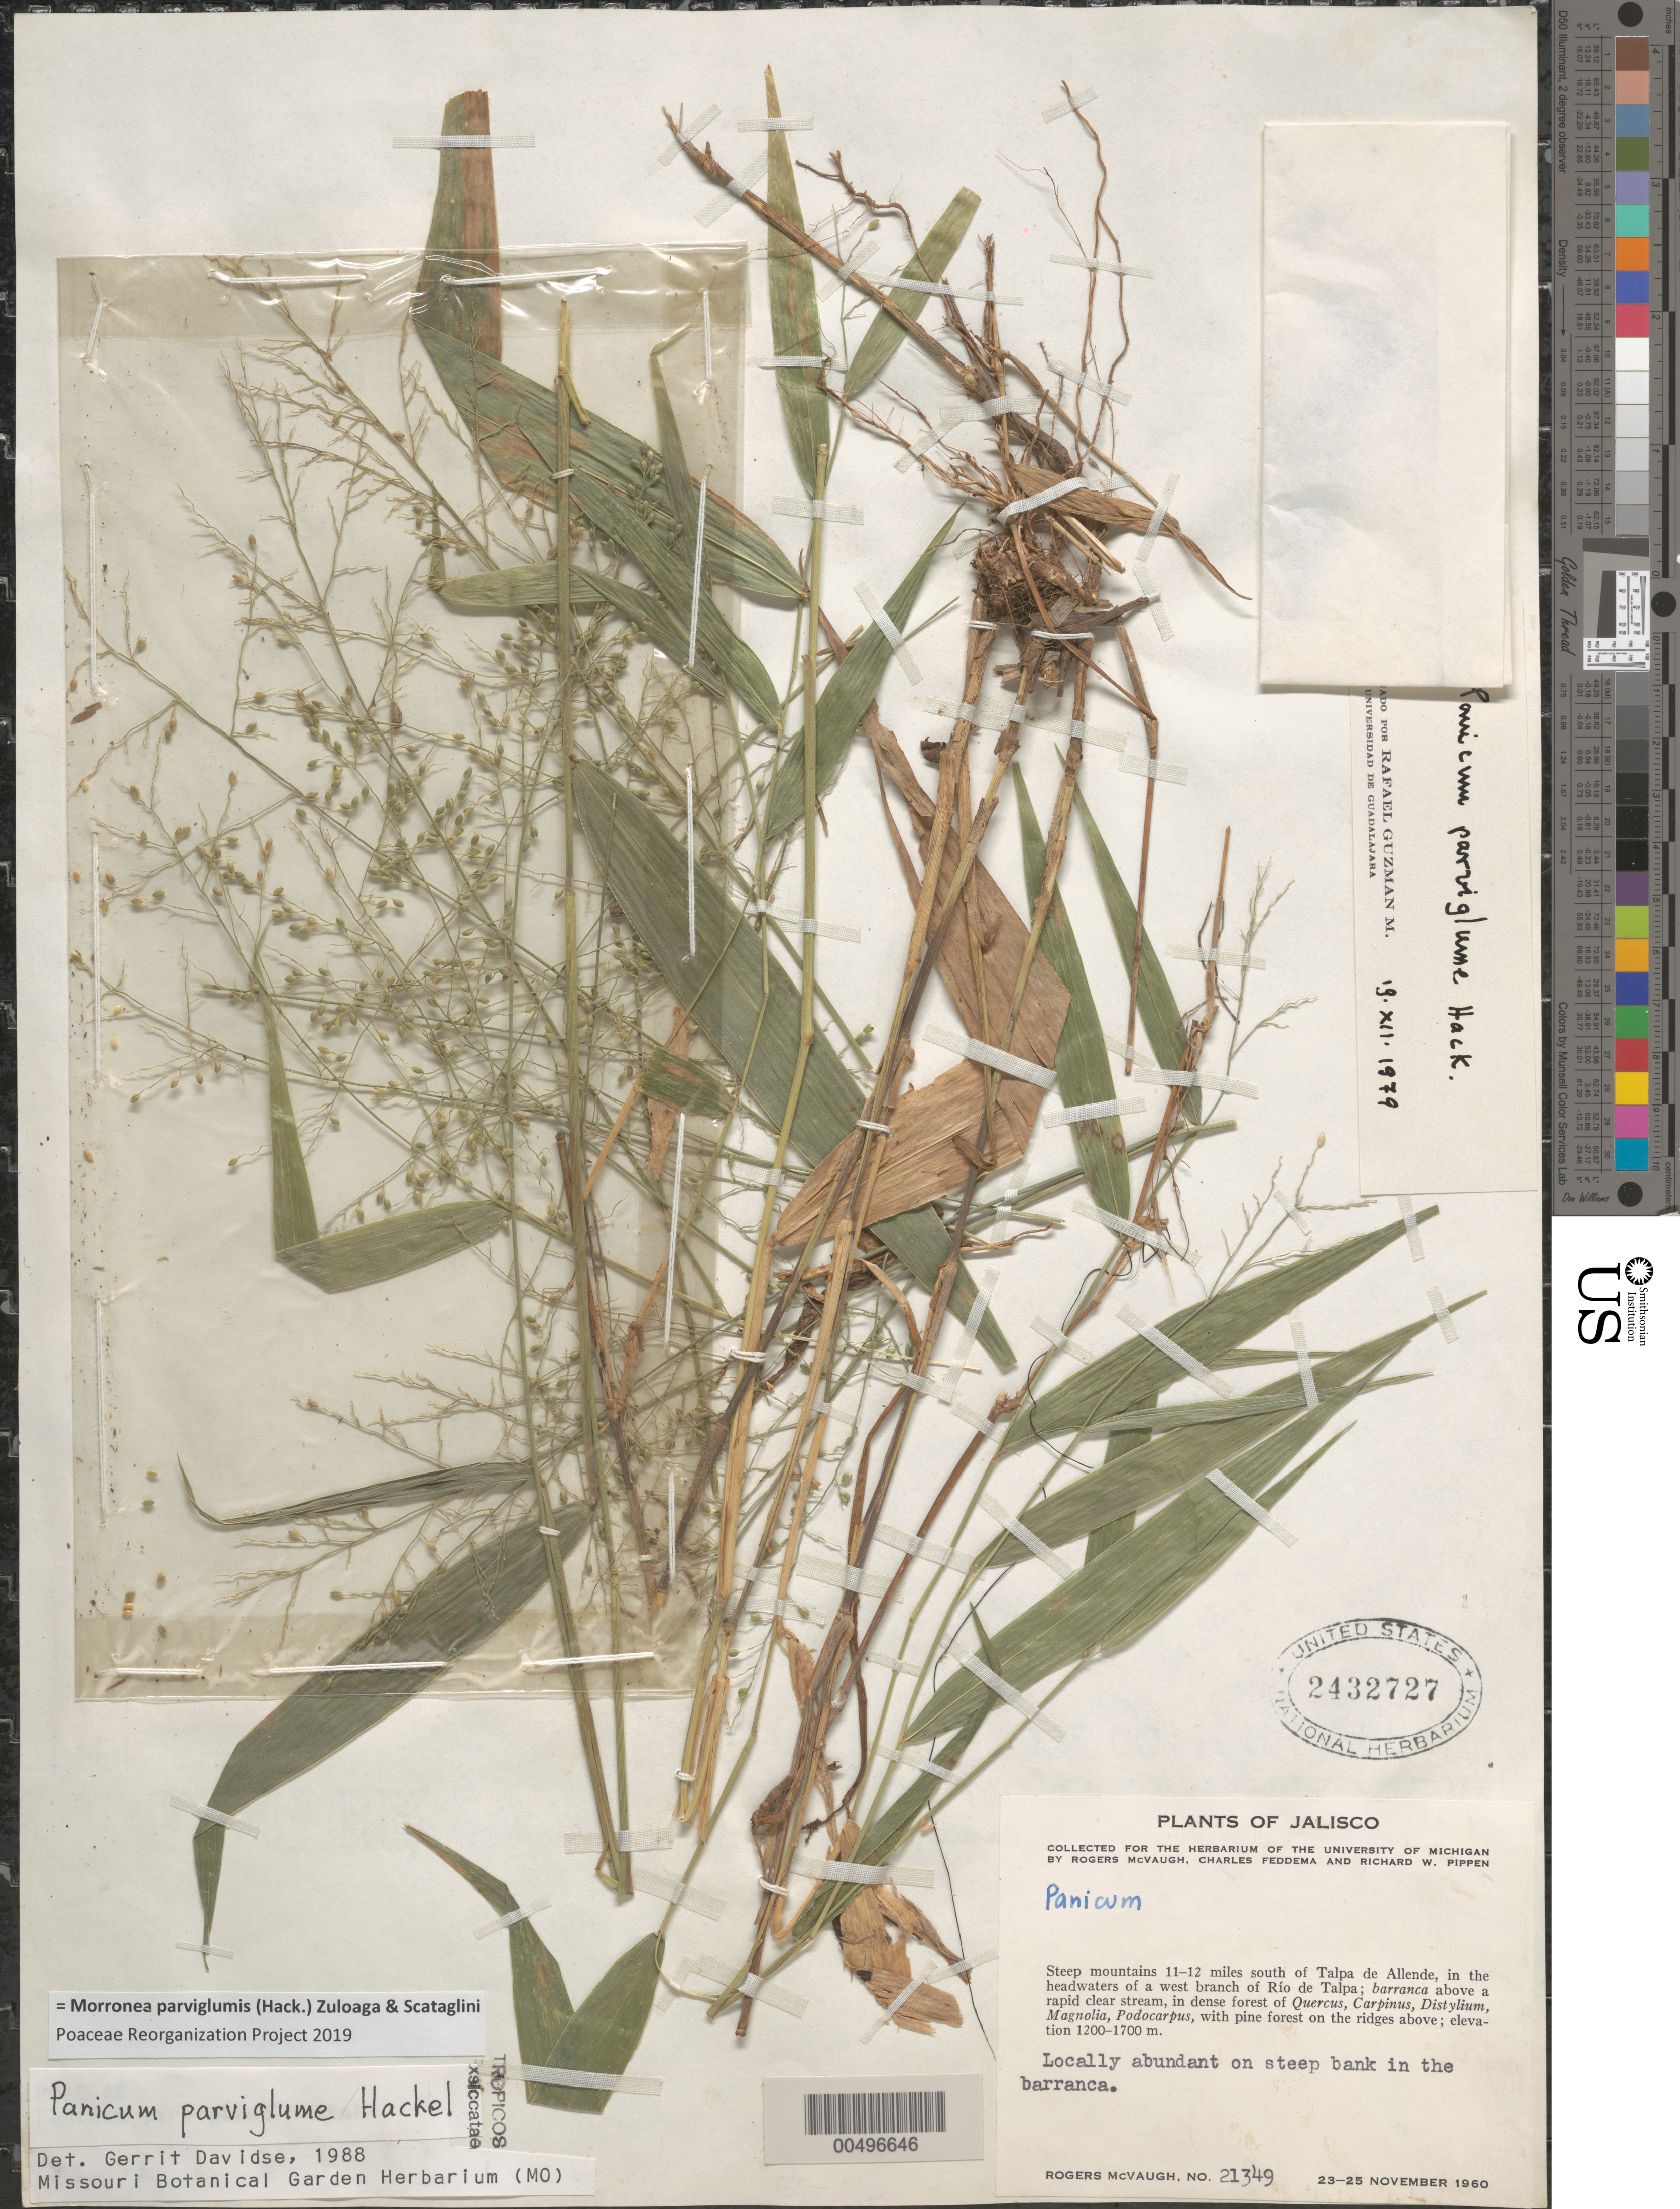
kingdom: Plantae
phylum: Tracheophyta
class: Liliopsida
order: Poales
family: Poaceae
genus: Morronea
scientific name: Morronea parviglumis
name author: (Hack.) Zuloaga & Scataglini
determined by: Poaceae Reorganization Project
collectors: R. McVaugh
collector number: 21349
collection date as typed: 23 Nov 1960 to 25 Nov 1960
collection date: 1960-11-23/1960-11-25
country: Mexico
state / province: Jalisco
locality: Mts 11-12 mi S of Talpa de Allende, in the headwaters of a W branch of R¡o de Talpa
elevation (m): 1200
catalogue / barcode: US 2432727